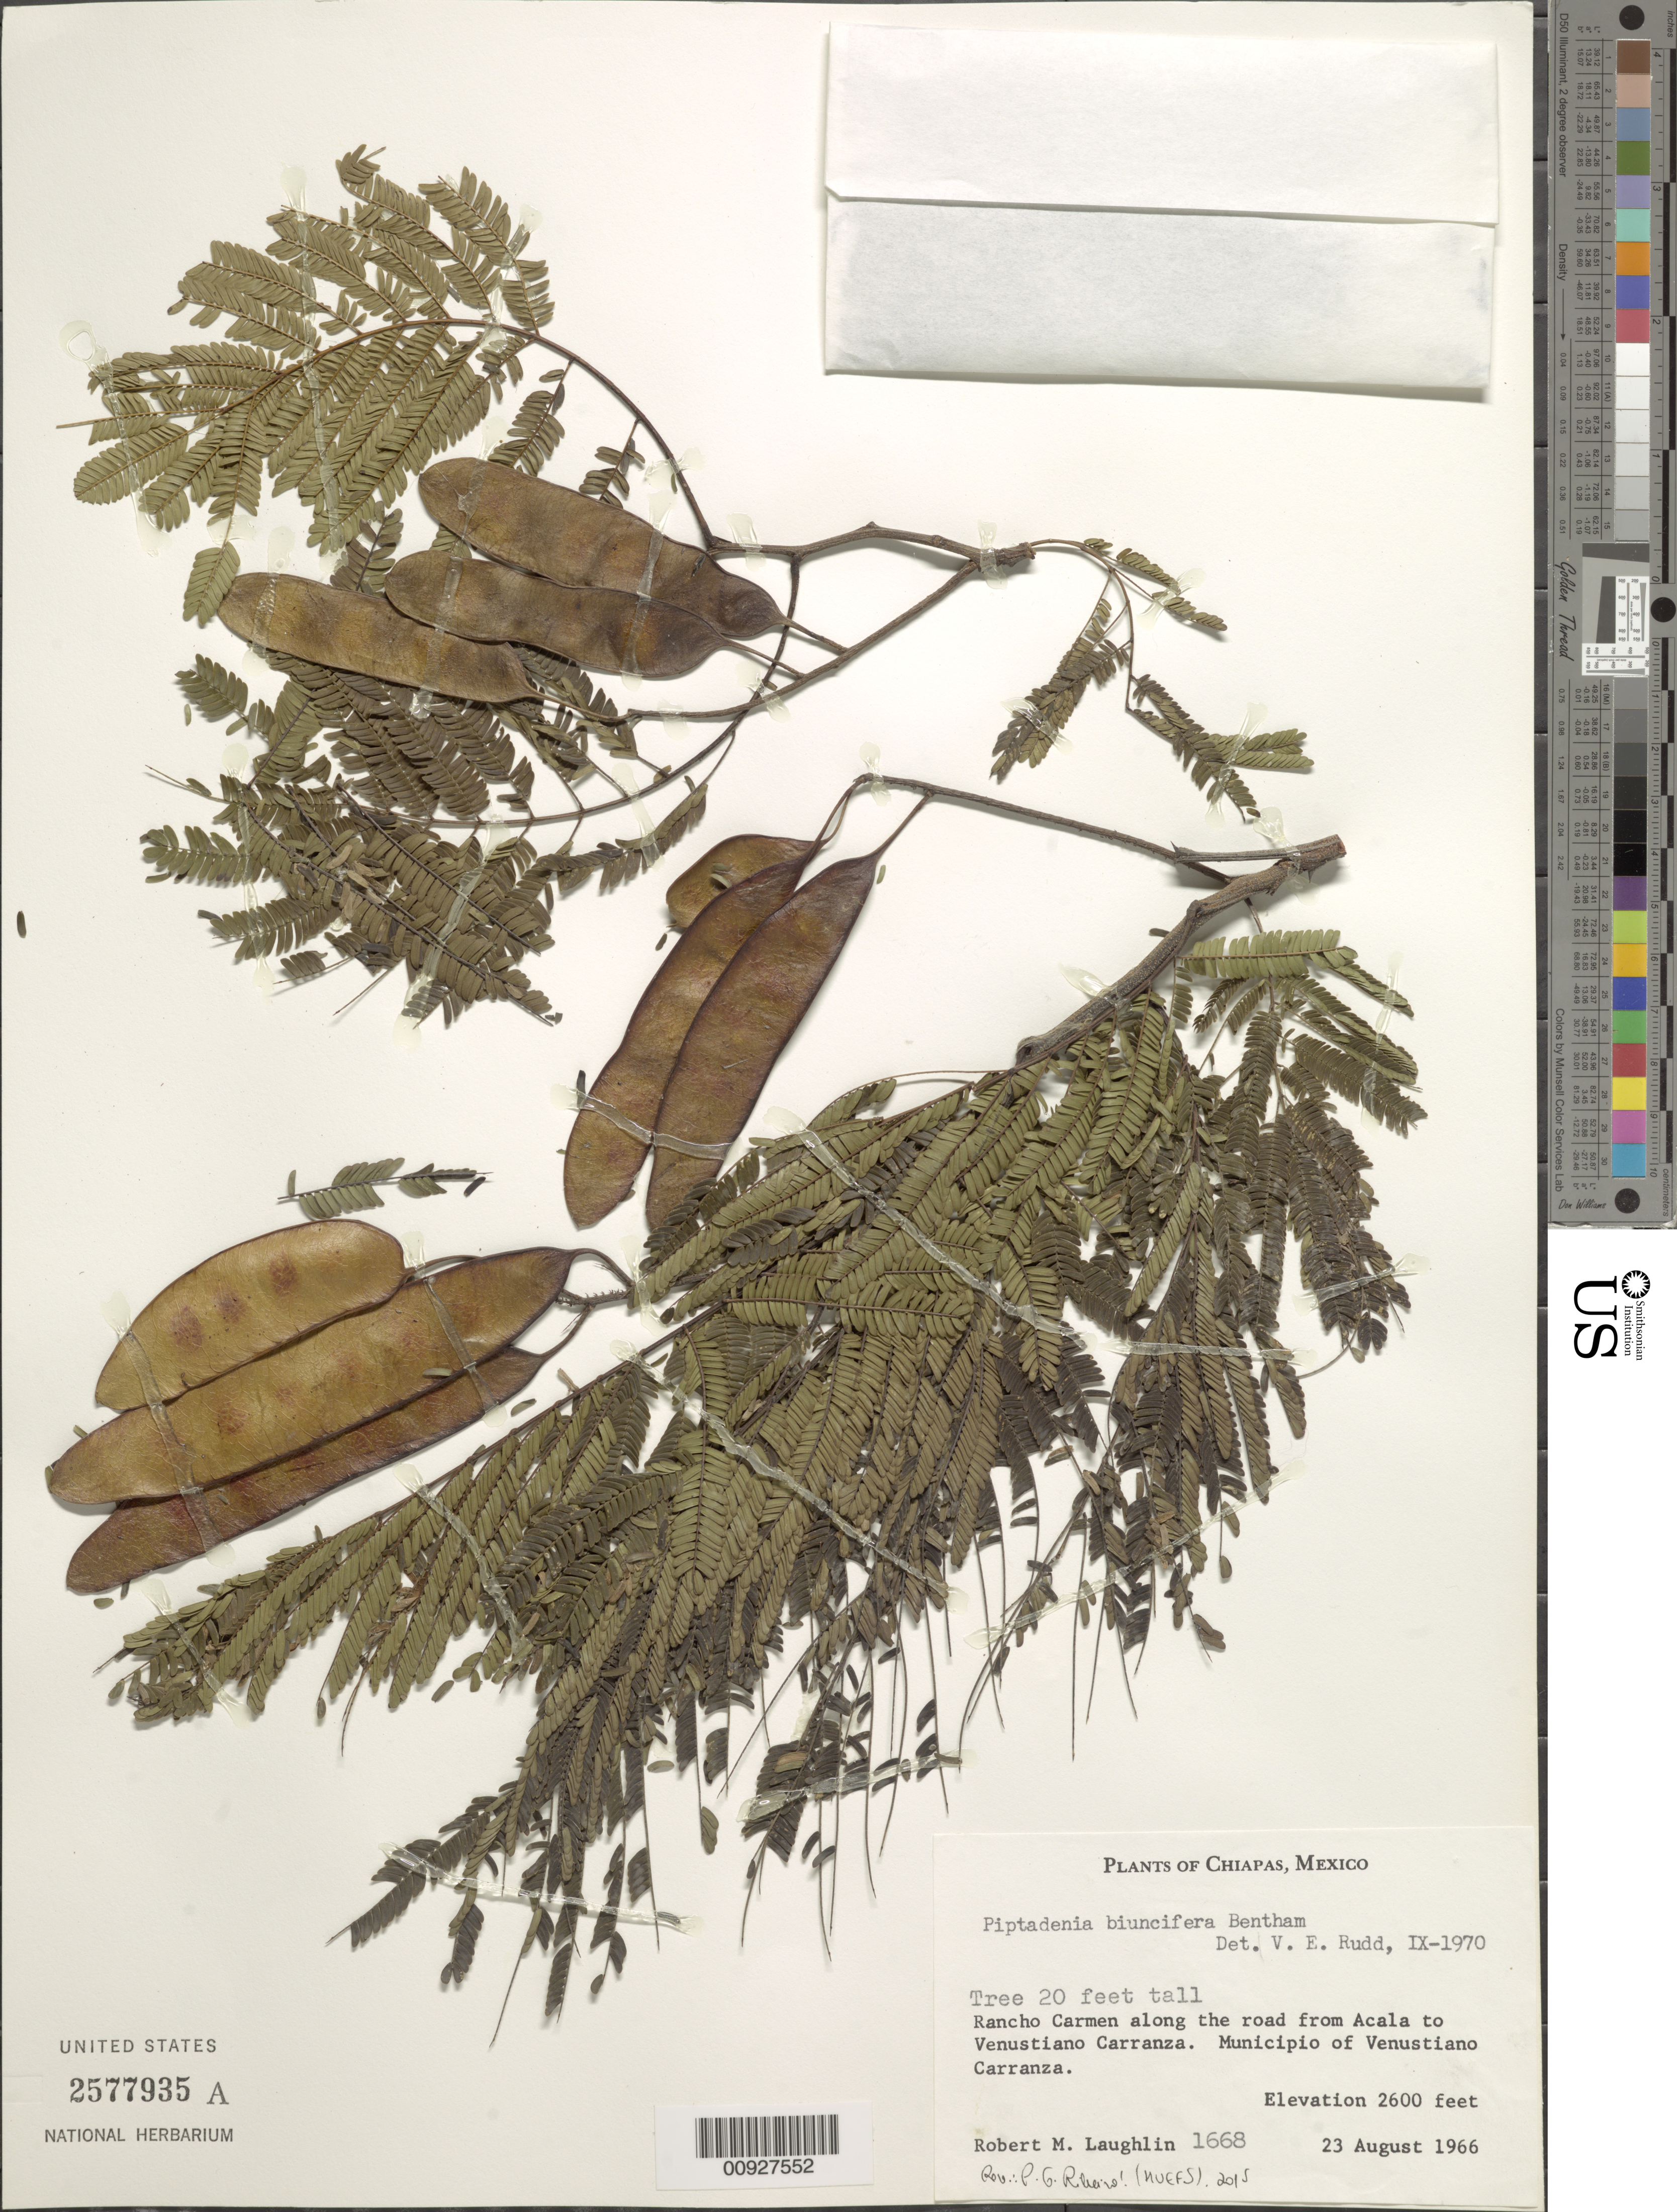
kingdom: Plantae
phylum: Tracheophyta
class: Magnoliopsida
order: Fabales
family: Fabaceae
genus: Lachesiodendron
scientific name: Lachesiodendron viridiflorum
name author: (Kunth) P.G. Ribeiro et al.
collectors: R. M. Laughlin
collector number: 1668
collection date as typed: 23 Aug 1966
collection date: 1966-08-23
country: Mexico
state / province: Chiapas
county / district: Venustiano Carranza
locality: Rancho Carmen along the road from Acala to Venustiano Carranza. Municipio of Venustiano Carranza, Chiapas.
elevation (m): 792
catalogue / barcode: US 2577935A